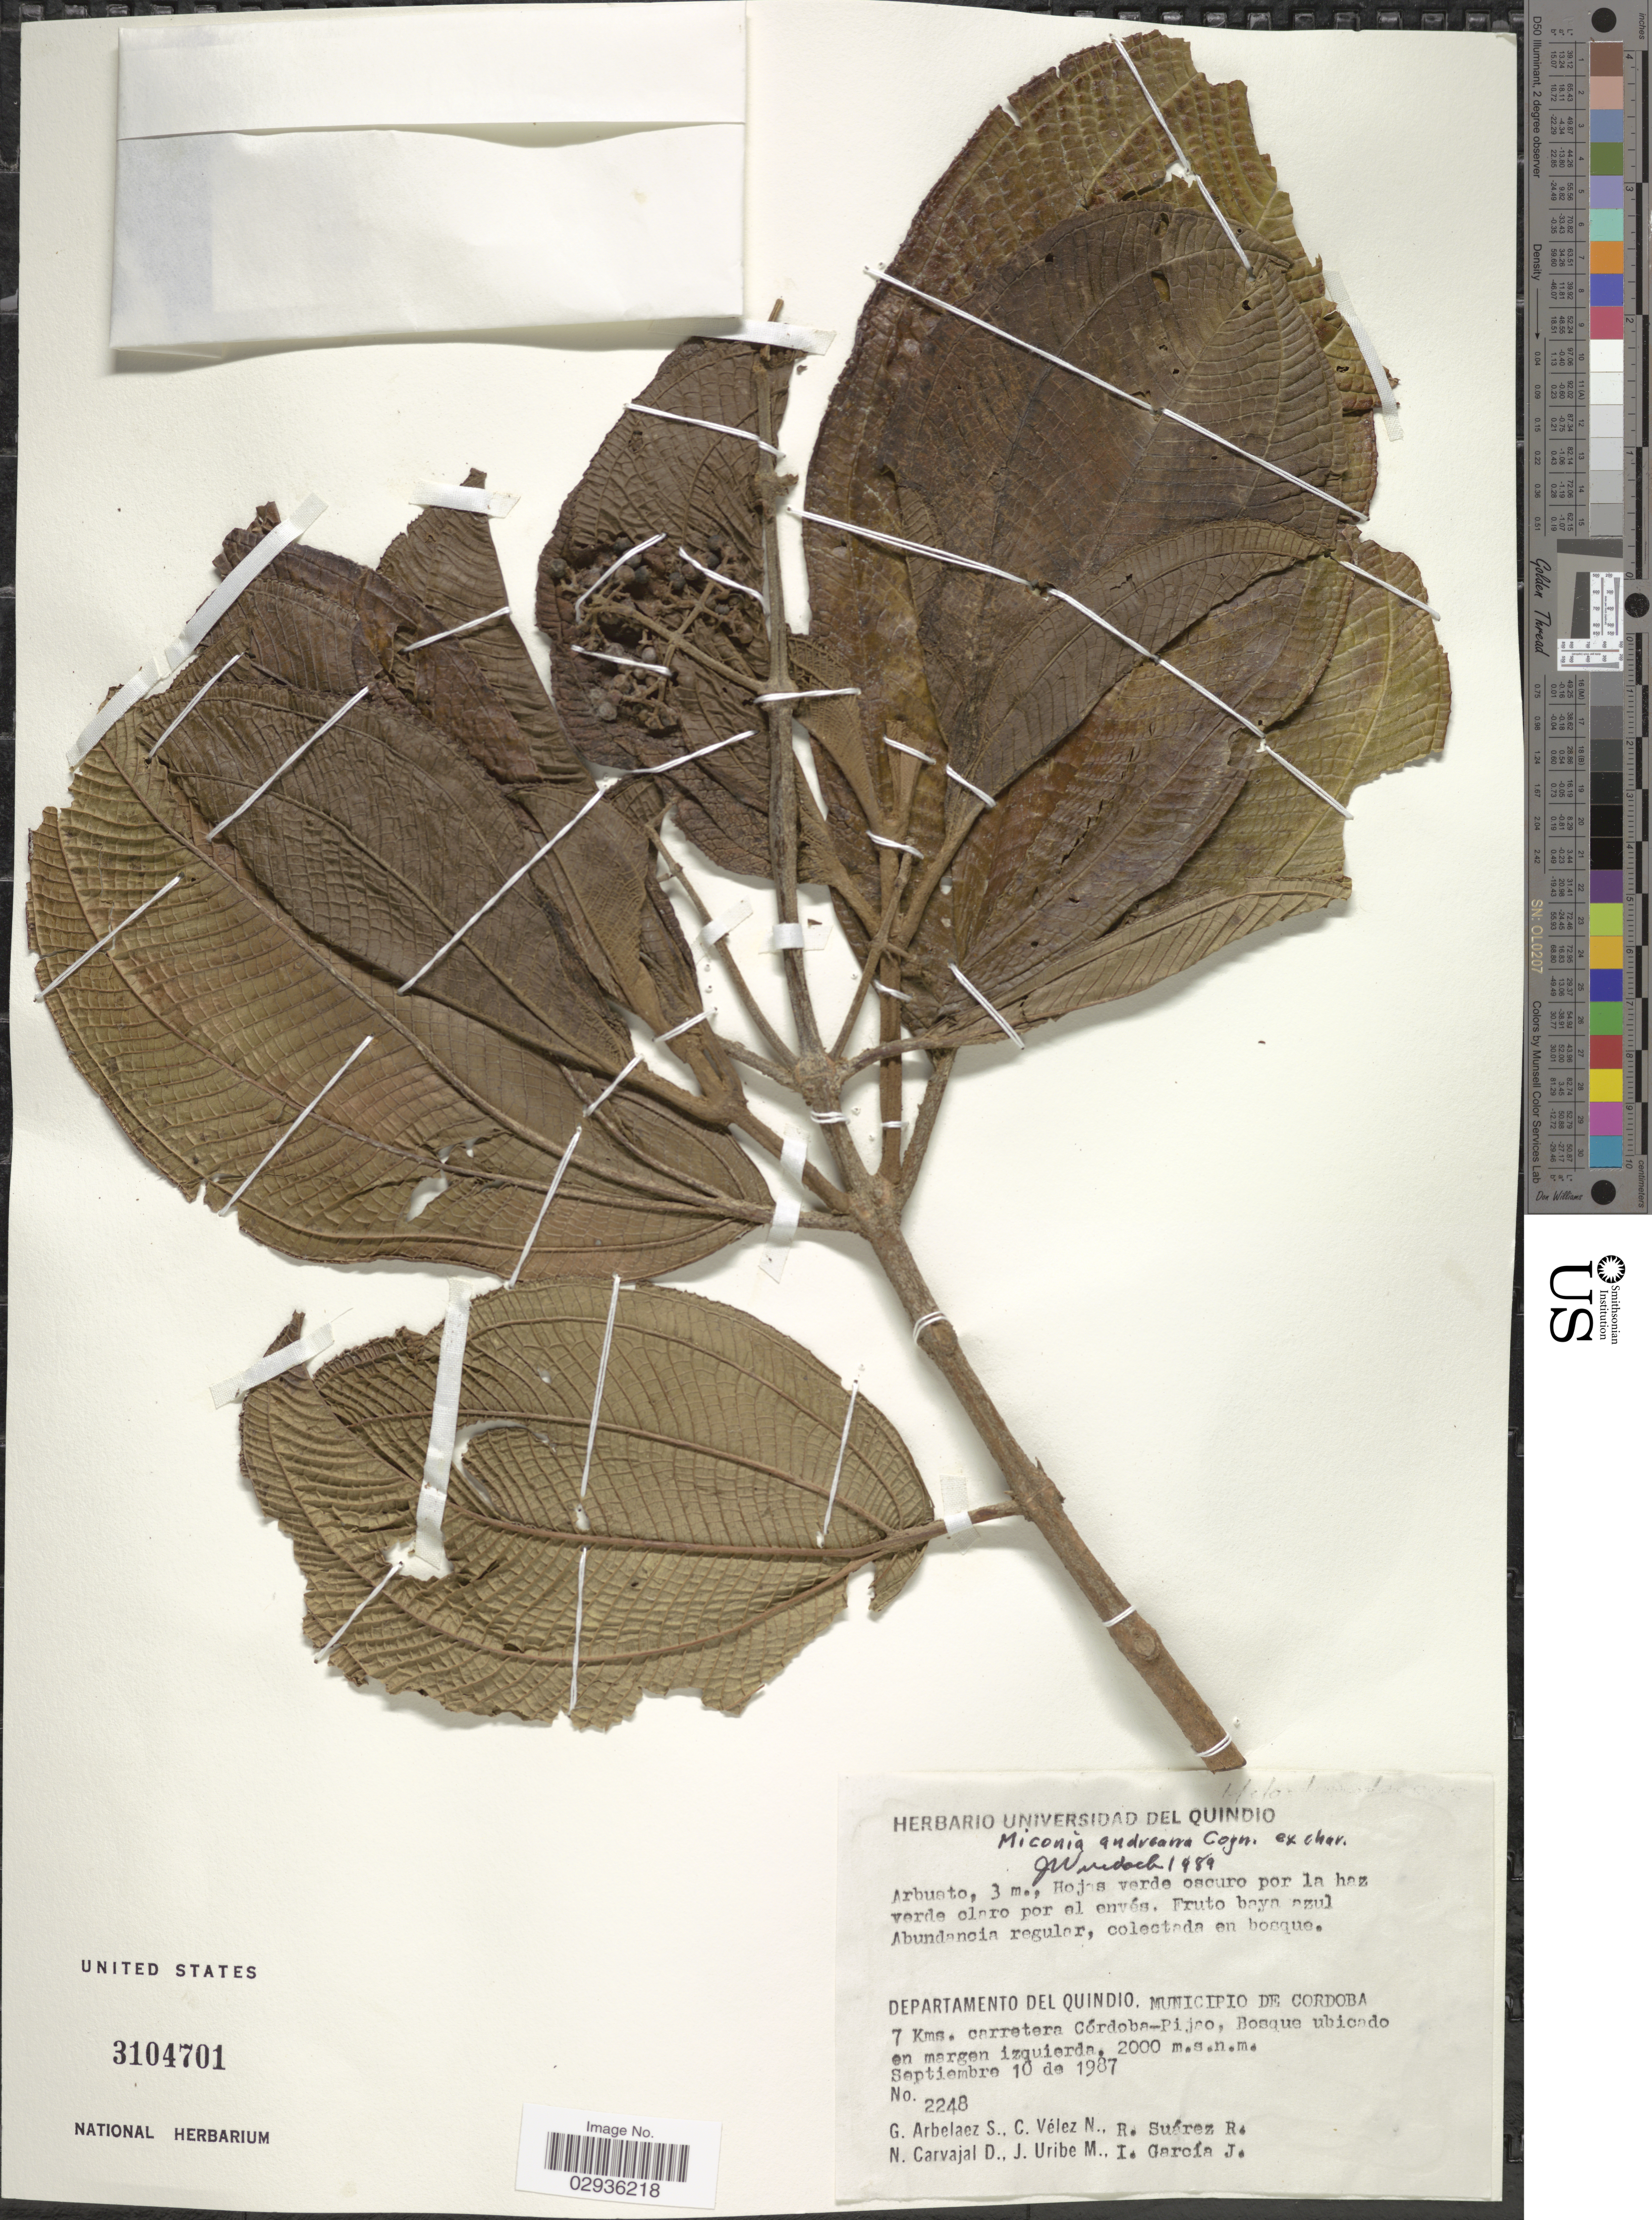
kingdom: Plantae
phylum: Tracheophyta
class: Magnoliopsida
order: Myrtales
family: Melastomataceae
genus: Miconia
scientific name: Miconia andreana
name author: Cogn.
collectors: G. Arbelaez S., C. Vélez N., R. Suárez R., N. Carvajal D. & et al.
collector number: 2248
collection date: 1987-09-10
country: Colombia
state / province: Quindío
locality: Departamento del Quindio. Municipio de Cordoba. 7 Kms. carretera Córdoba-Pijao, Bosque ubicado en margen izquierda.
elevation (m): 2000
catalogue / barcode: US 3104701